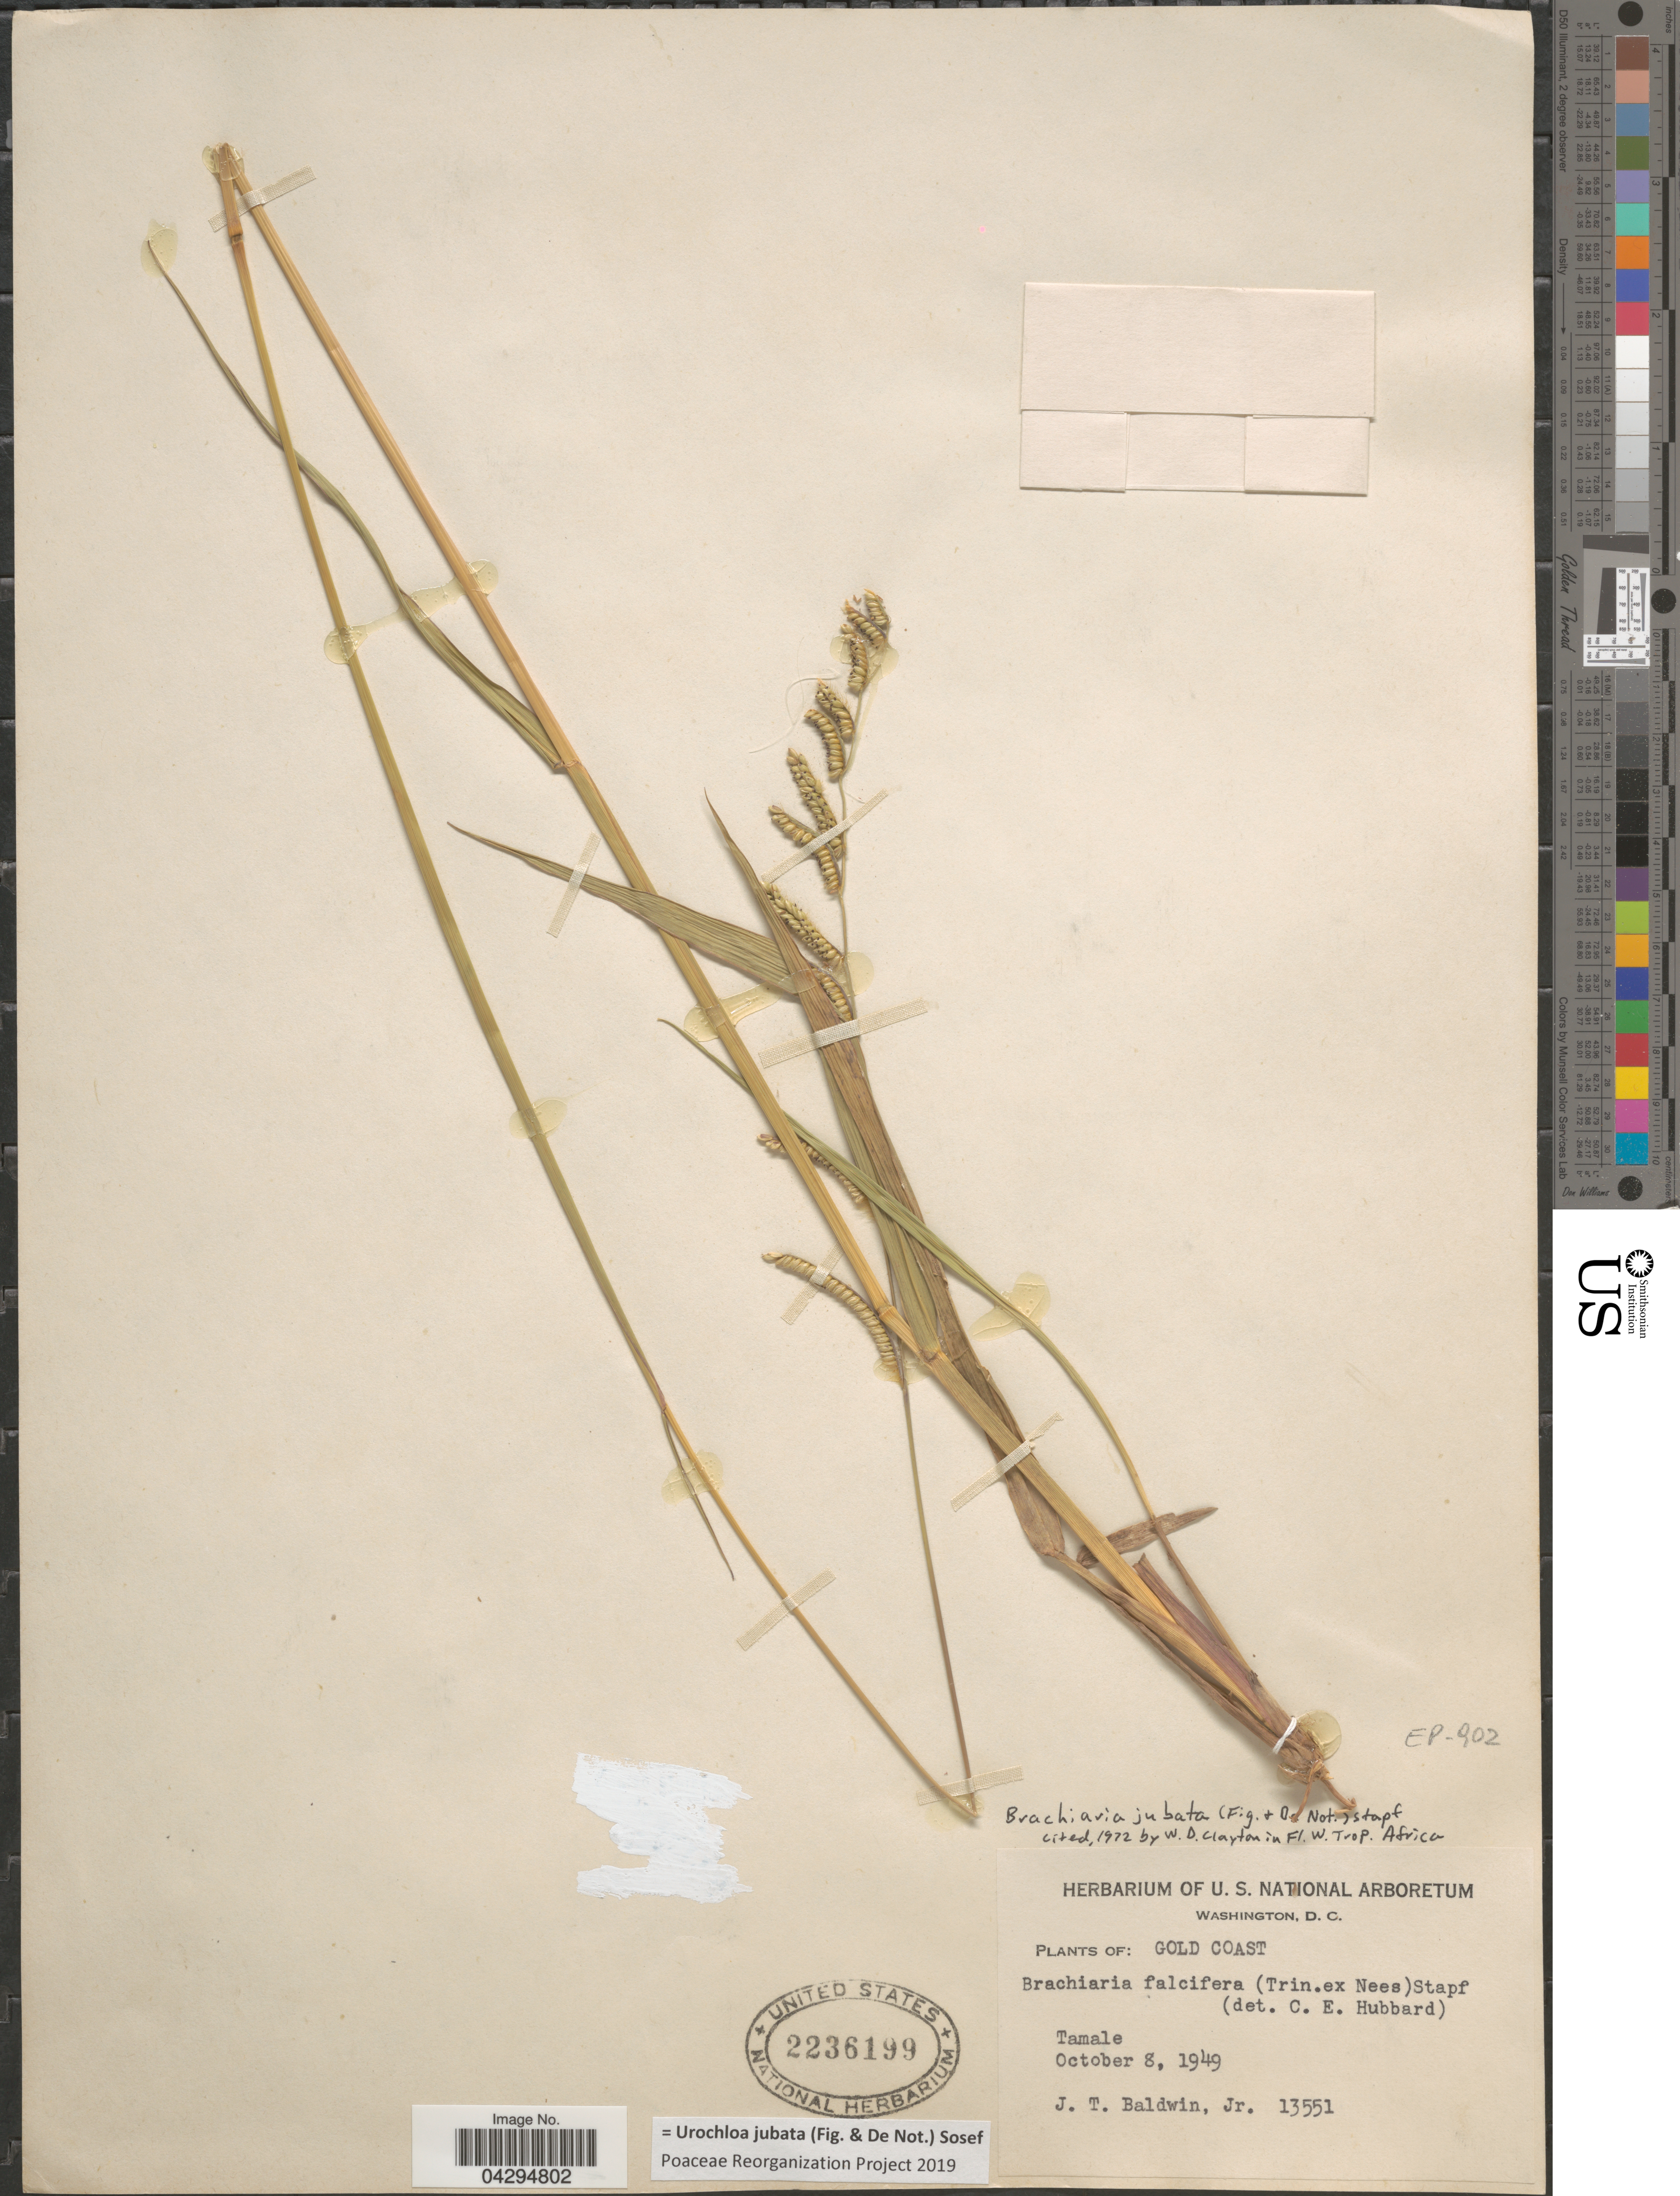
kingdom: Plantae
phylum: Tracheophyta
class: Liliopsida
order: Poales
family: Poaceae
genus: Urochloa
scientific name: Urochloa jubata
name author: (Fig. & De Not.) Sosef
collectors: J. T. Baldwin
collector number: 13551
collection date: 1949-10-08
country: Ghana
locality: Gold Coast. Tamale.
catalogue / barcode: US 2236199